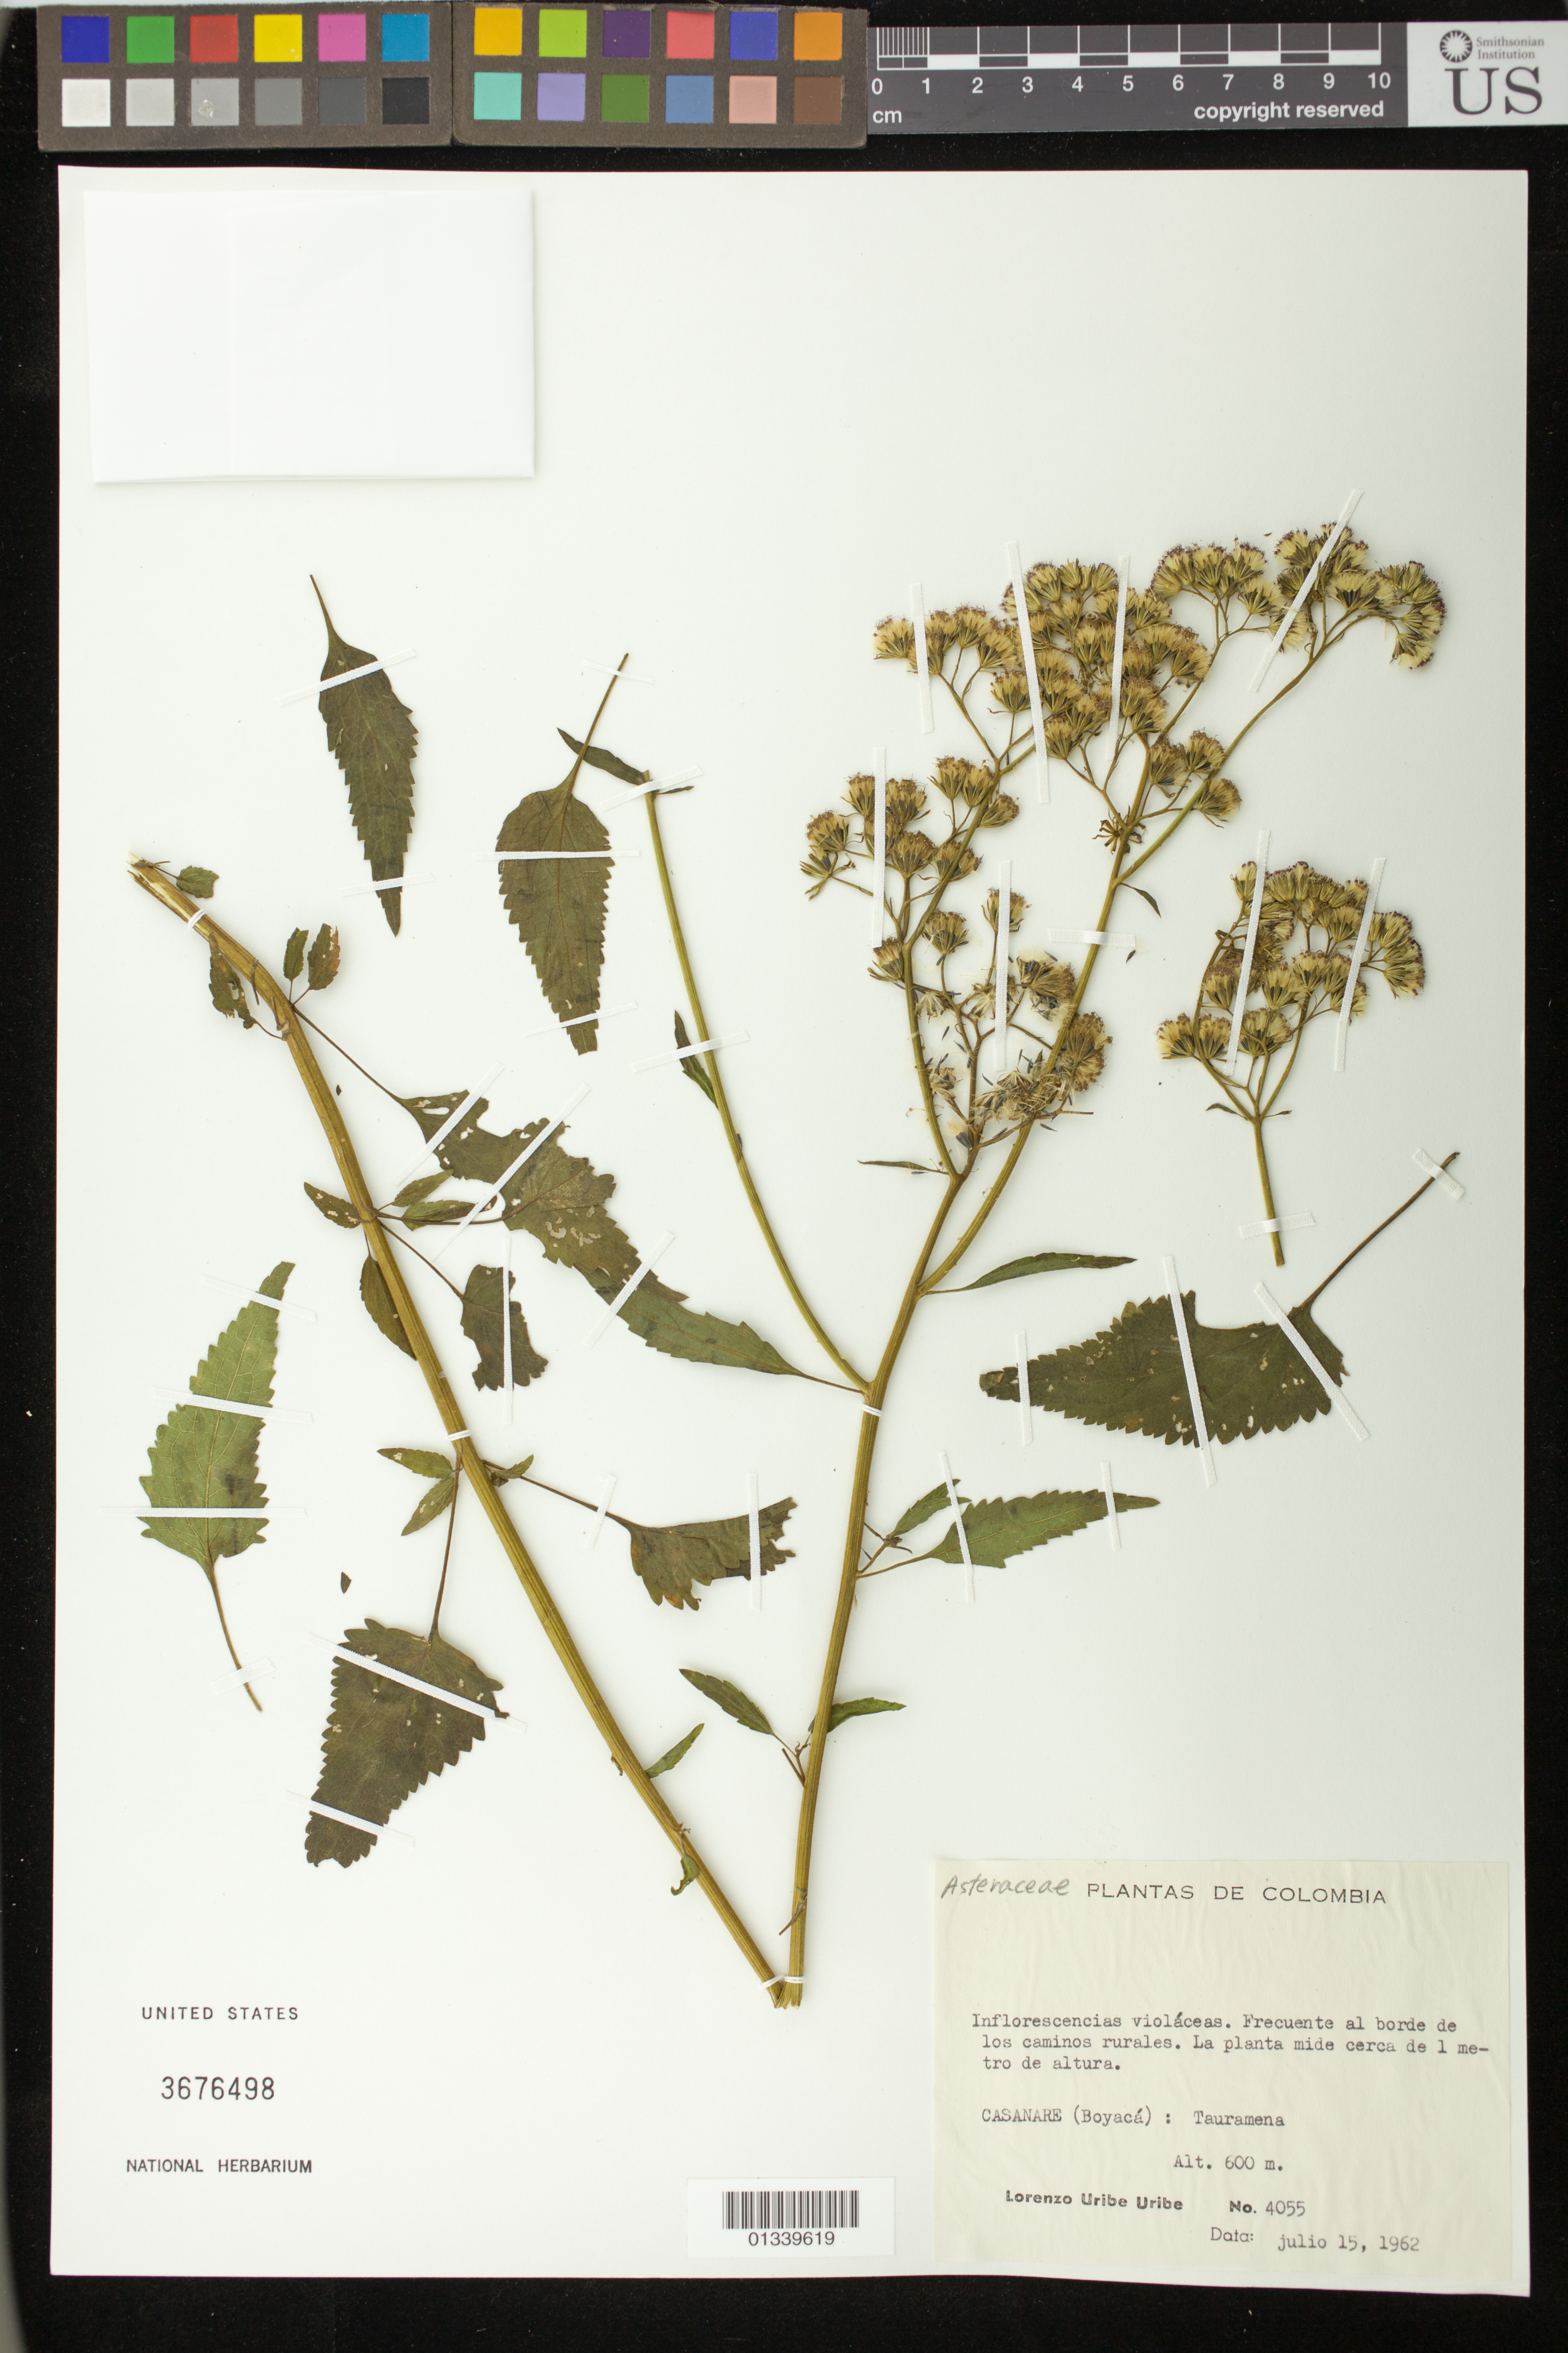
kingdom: Plantae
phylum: Tracheophyta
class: Magnoliopsida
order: Asterales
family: Asteraceae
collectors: L. Uribe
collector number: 4055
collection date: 1962-07-15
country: Colombia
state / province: Casanare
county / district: Tauramena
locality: Tauramena.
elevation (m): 600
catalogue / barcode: US 3676498